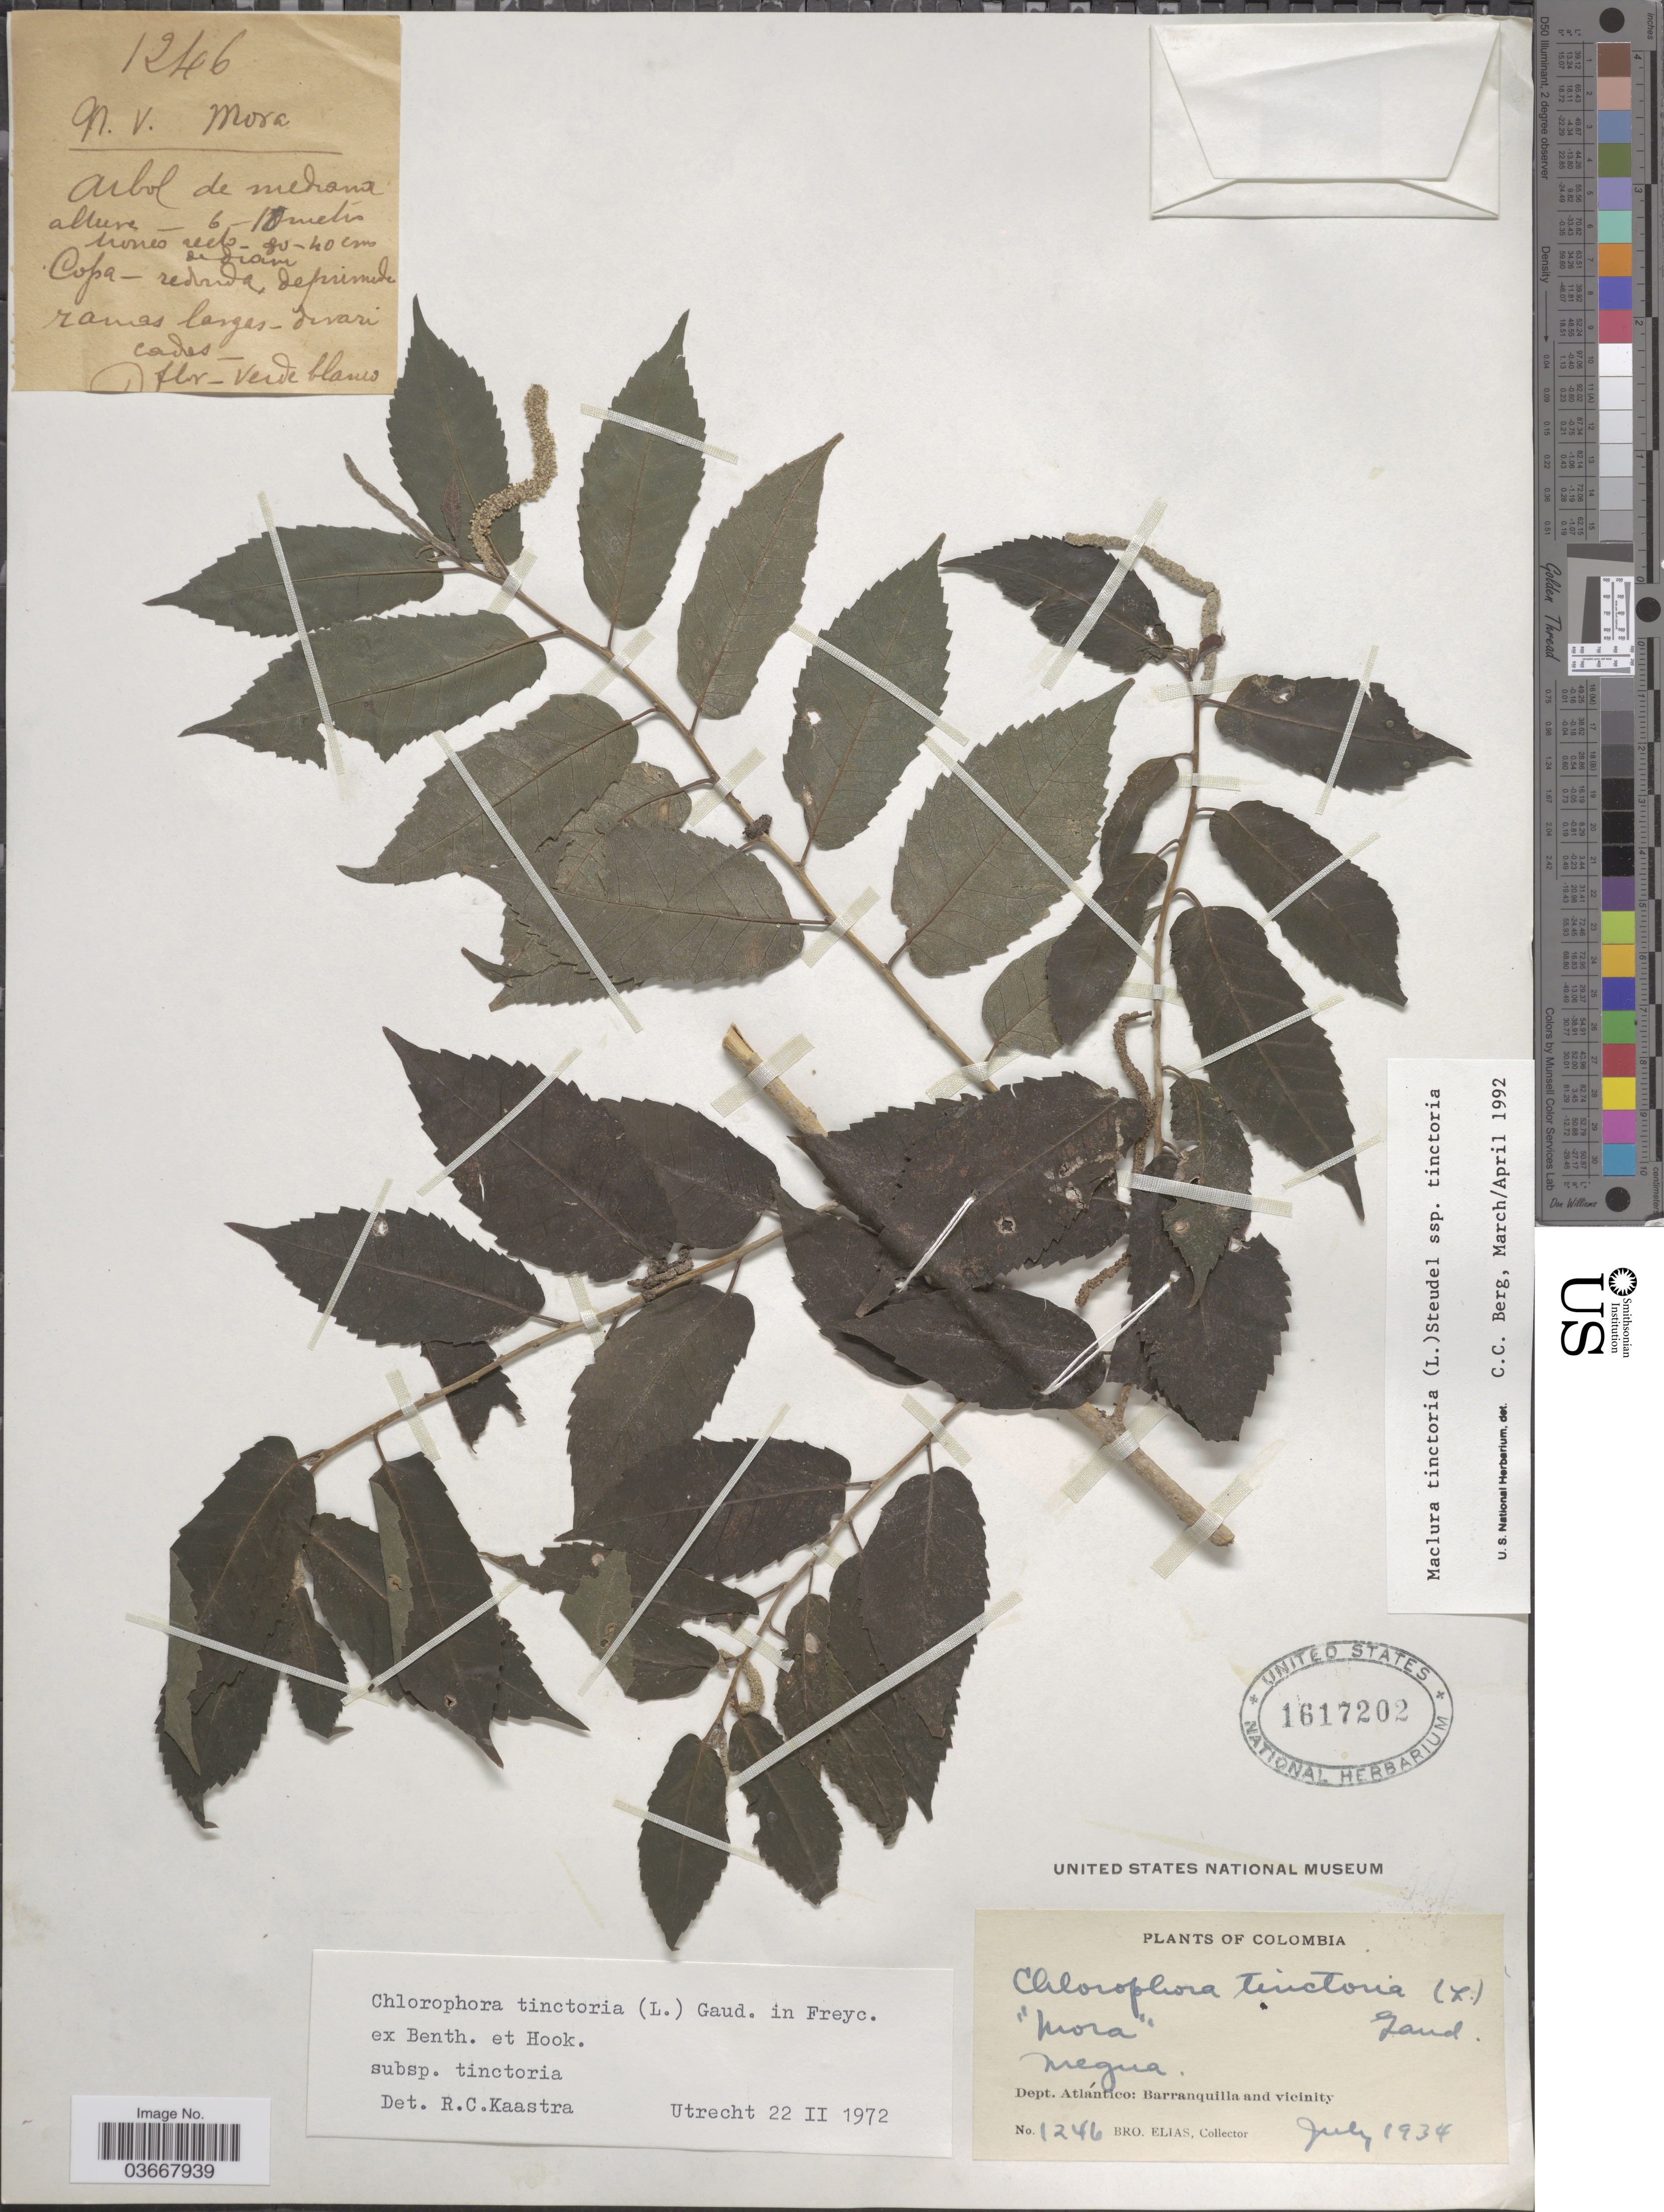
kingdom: Plantae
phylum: Tracheophyta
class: Magnoliopsida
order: Rosales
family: Moraceae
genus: Maclura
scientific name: Maclura tinctoria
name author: (L.) D. Don ex Steud.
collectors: Bro. Elias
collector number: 1246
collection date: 1934-07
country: Colombia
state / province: Atlántico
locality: Megua?. Dept. Atlántico: Barranquilla and vicinity.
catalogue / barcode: US 1617202